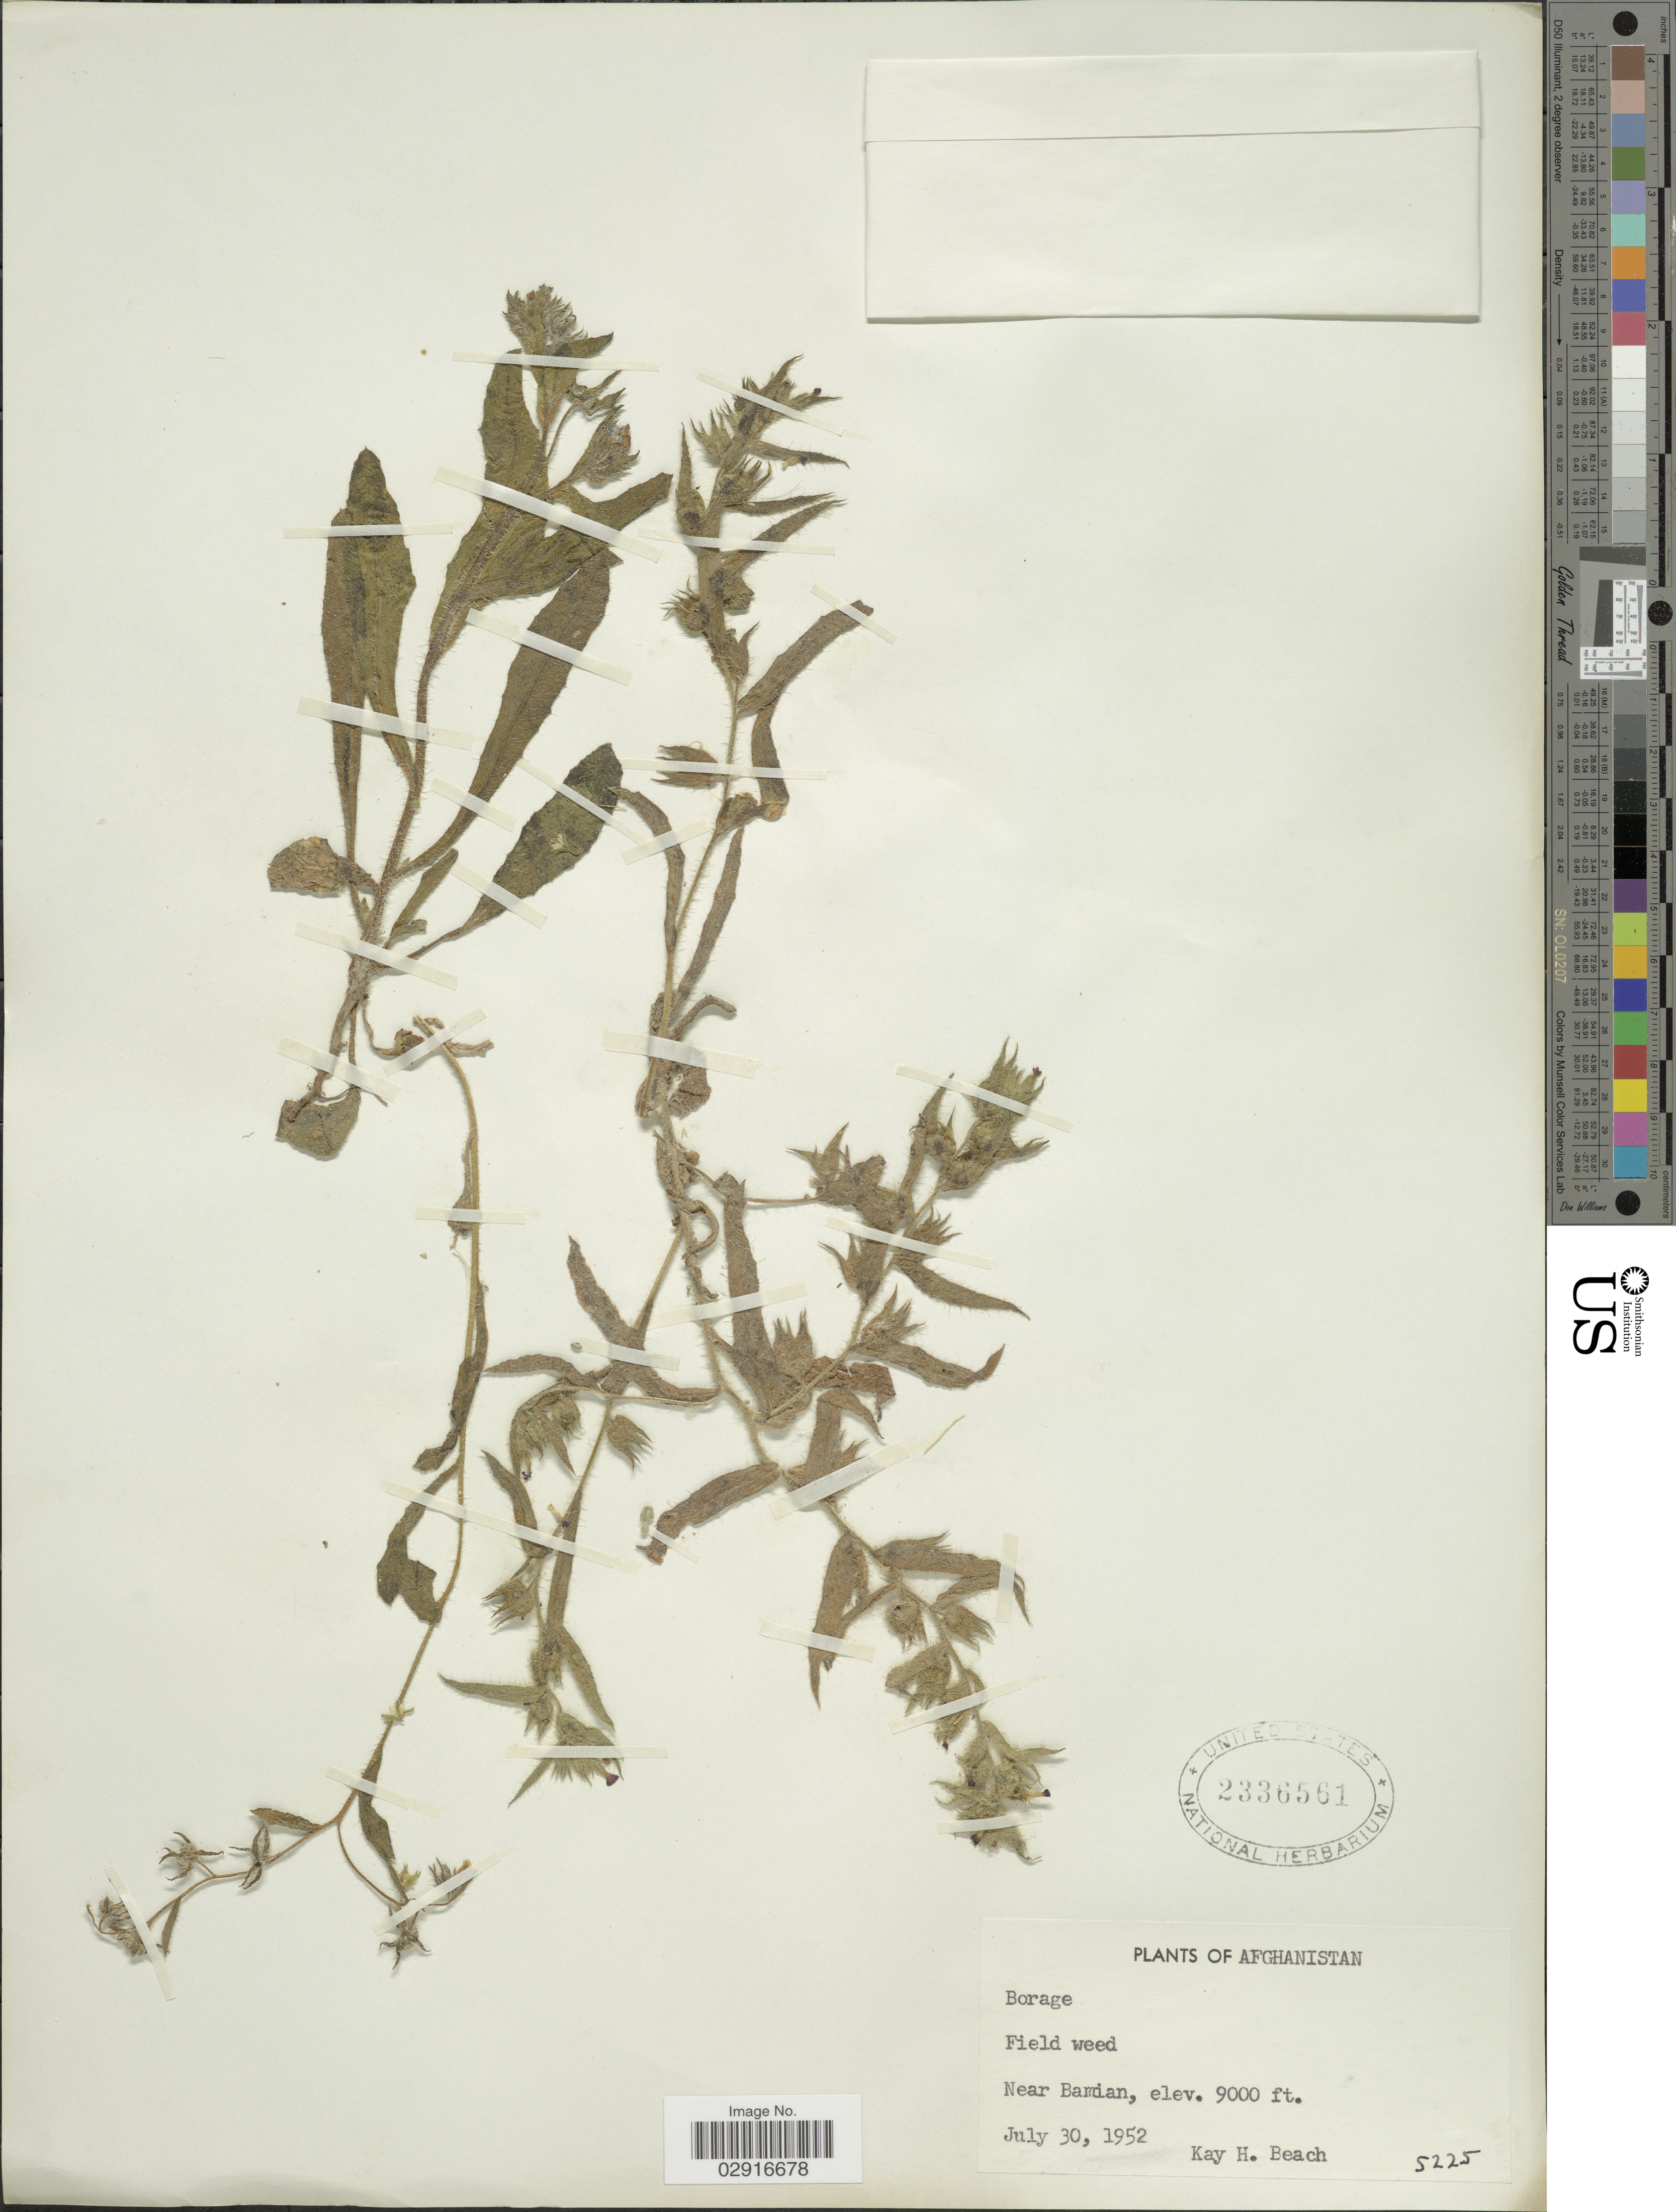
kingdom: Plantae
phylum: Tracheophyta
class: Magnoliopsida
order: Boraginales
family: Boraginaceae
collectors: K. H. Beach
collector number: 5225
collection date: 1952-07-30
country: Afghanistan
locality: Near Bamian.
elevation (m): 2743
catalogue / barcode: US 2336561